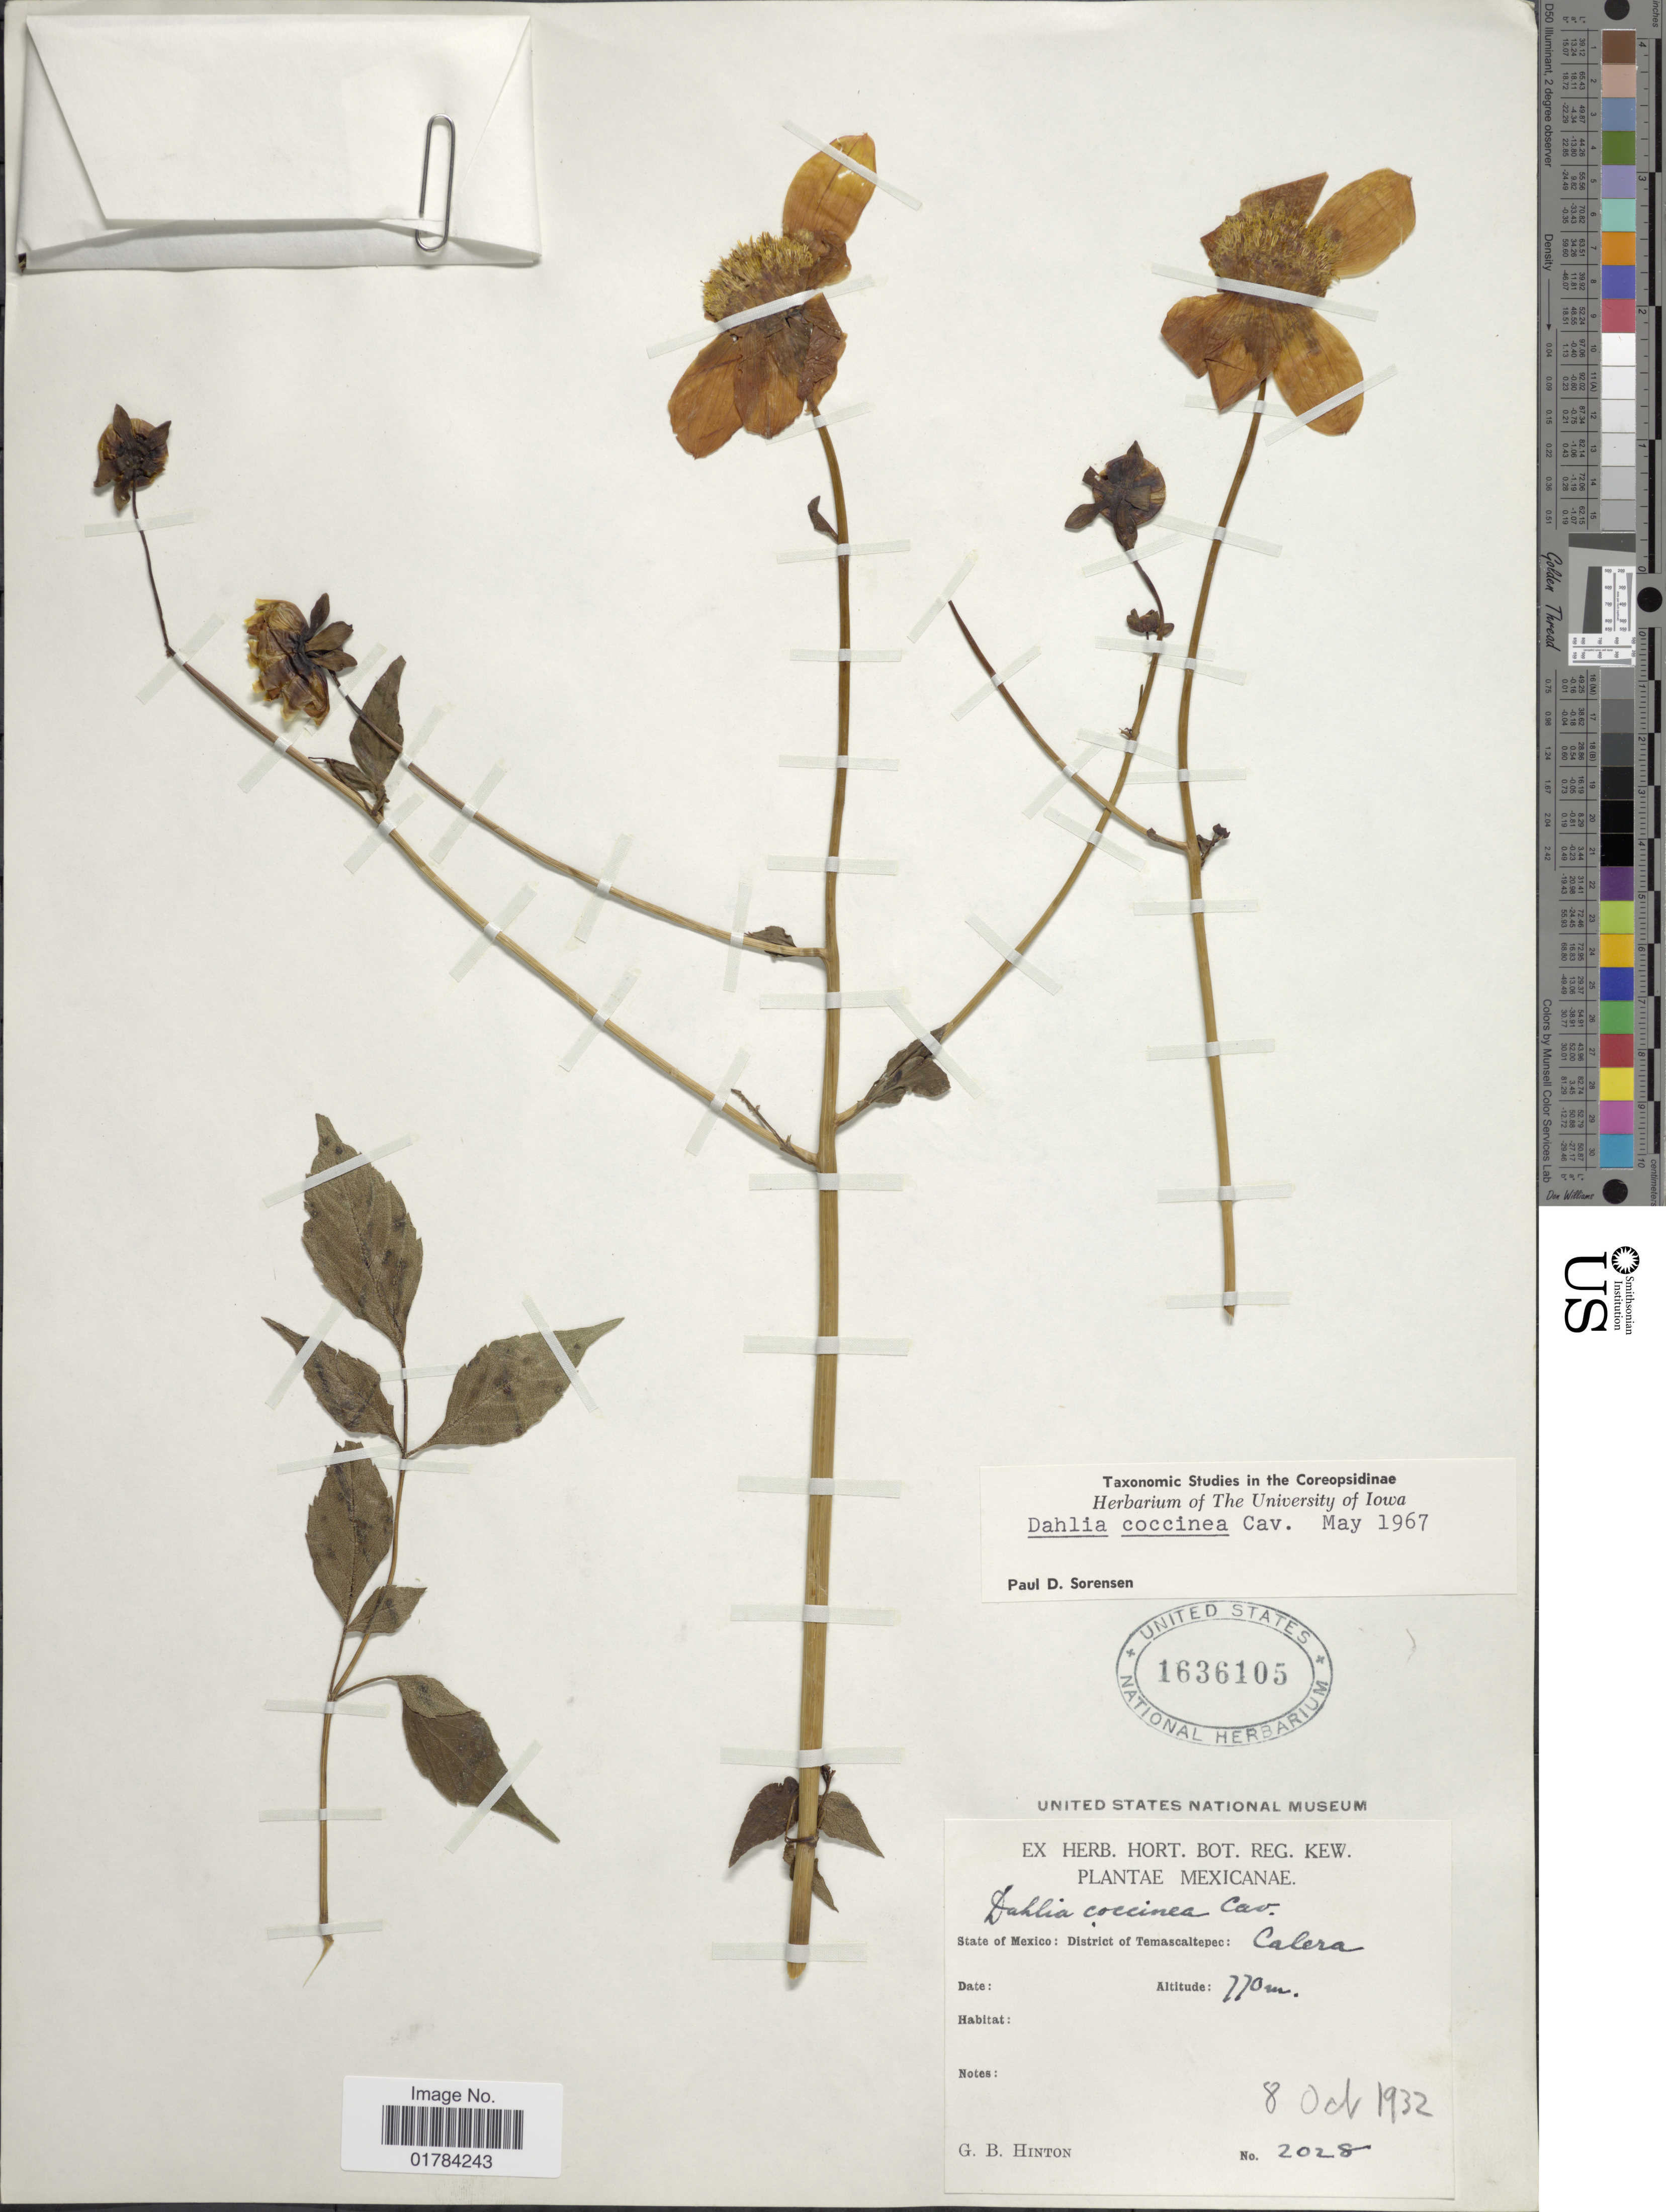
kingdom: Plantae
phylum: Tracheophyta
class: Magnoliopsida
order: Asterales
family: Asteraceae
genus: Dahlia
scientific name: Dahlia coccinea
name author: Cav.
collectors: G. B. Hinton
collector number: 2028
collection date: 1932-10-08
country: Mexico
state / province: México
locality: District of Temascaltepec: Calera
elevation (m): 770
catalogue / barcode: US 1636105